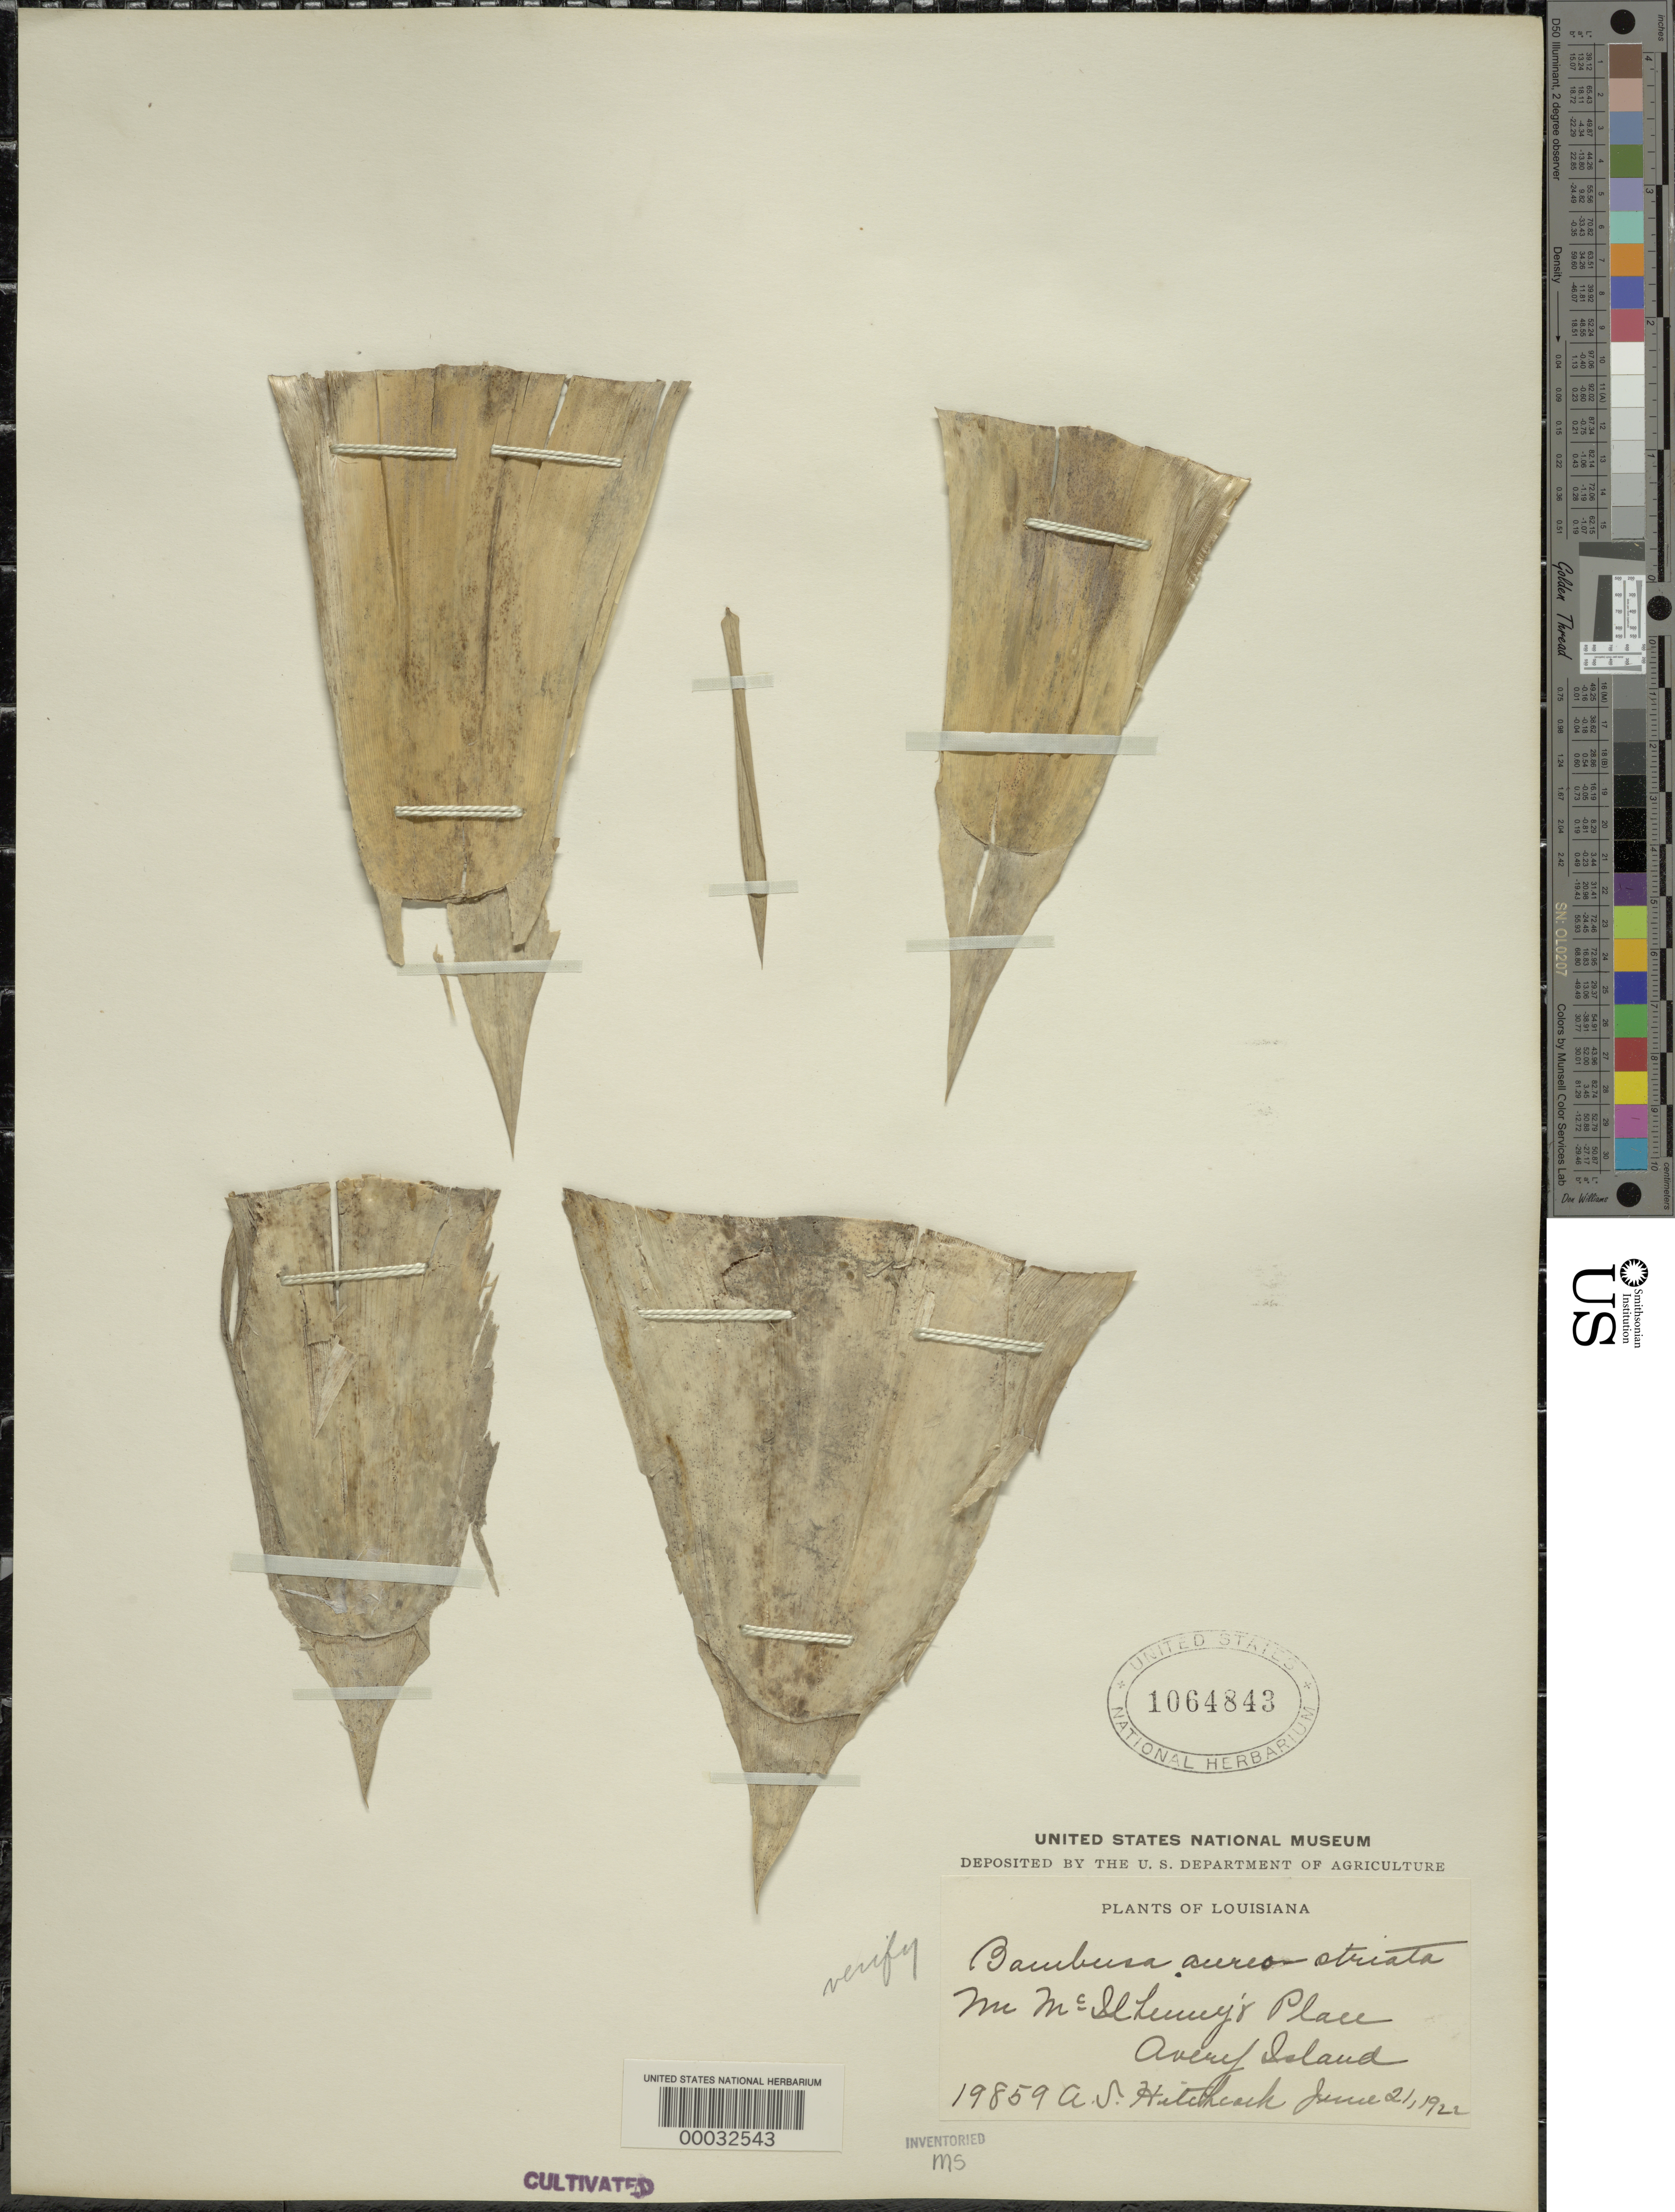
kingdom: Plantae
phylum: Tracheophyta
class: Liliopsida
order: Poales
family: Poaceae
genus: Bambusa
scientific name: Bambusa multiplex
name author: (Lour.) Raeusch. ex Schult. & Schult. f.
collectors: A. S. Hitchcock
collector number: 19859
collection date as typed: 21 Jun 1921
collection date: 1921-06-21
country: United States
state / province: Louisiana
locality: Avery island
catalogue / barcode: US 1064843